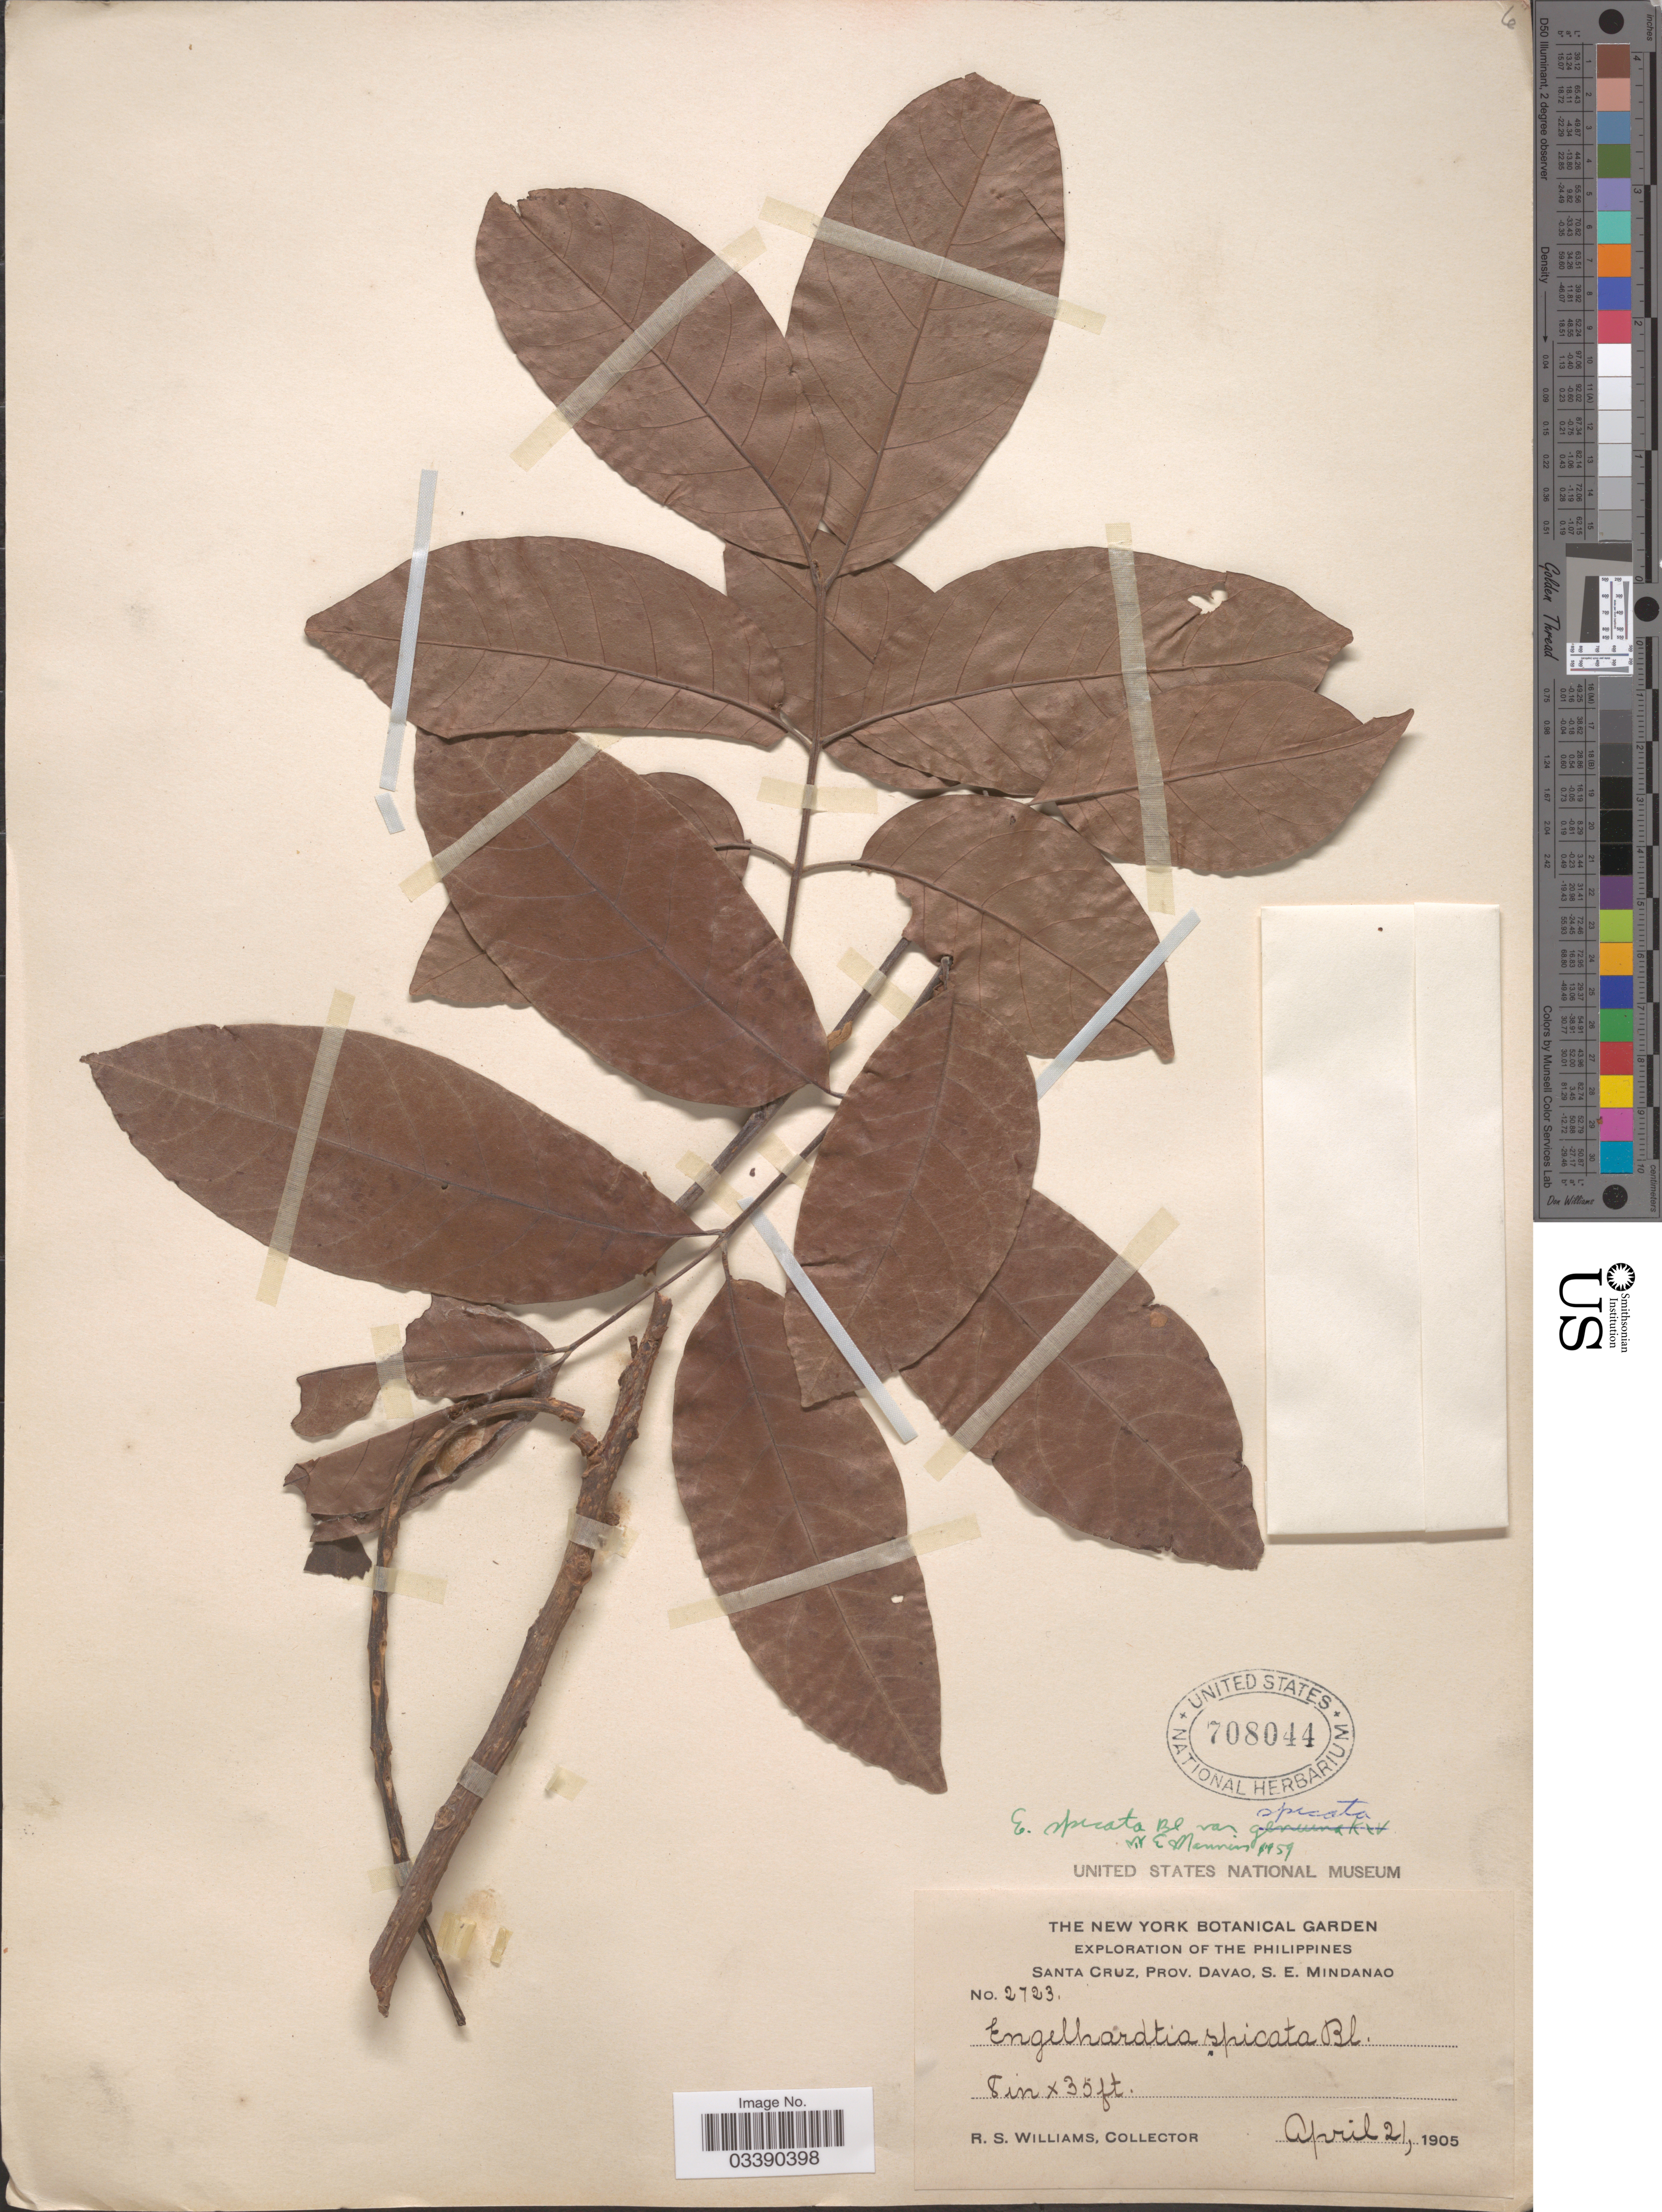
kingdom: Plantae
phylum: Tracheophyta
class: Magnoliopsida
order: Fagales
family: Juglandaceae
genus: Engelhardia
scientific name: Engelhardia spicata var. spicata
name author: Lesch. ex Blume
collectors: R. S. Williams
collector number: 2723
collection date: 1905-04-21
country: Philippines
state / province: Davao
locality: The Philippines. Santa Cruz, S. E. Mindanao.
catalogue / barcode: US 708044